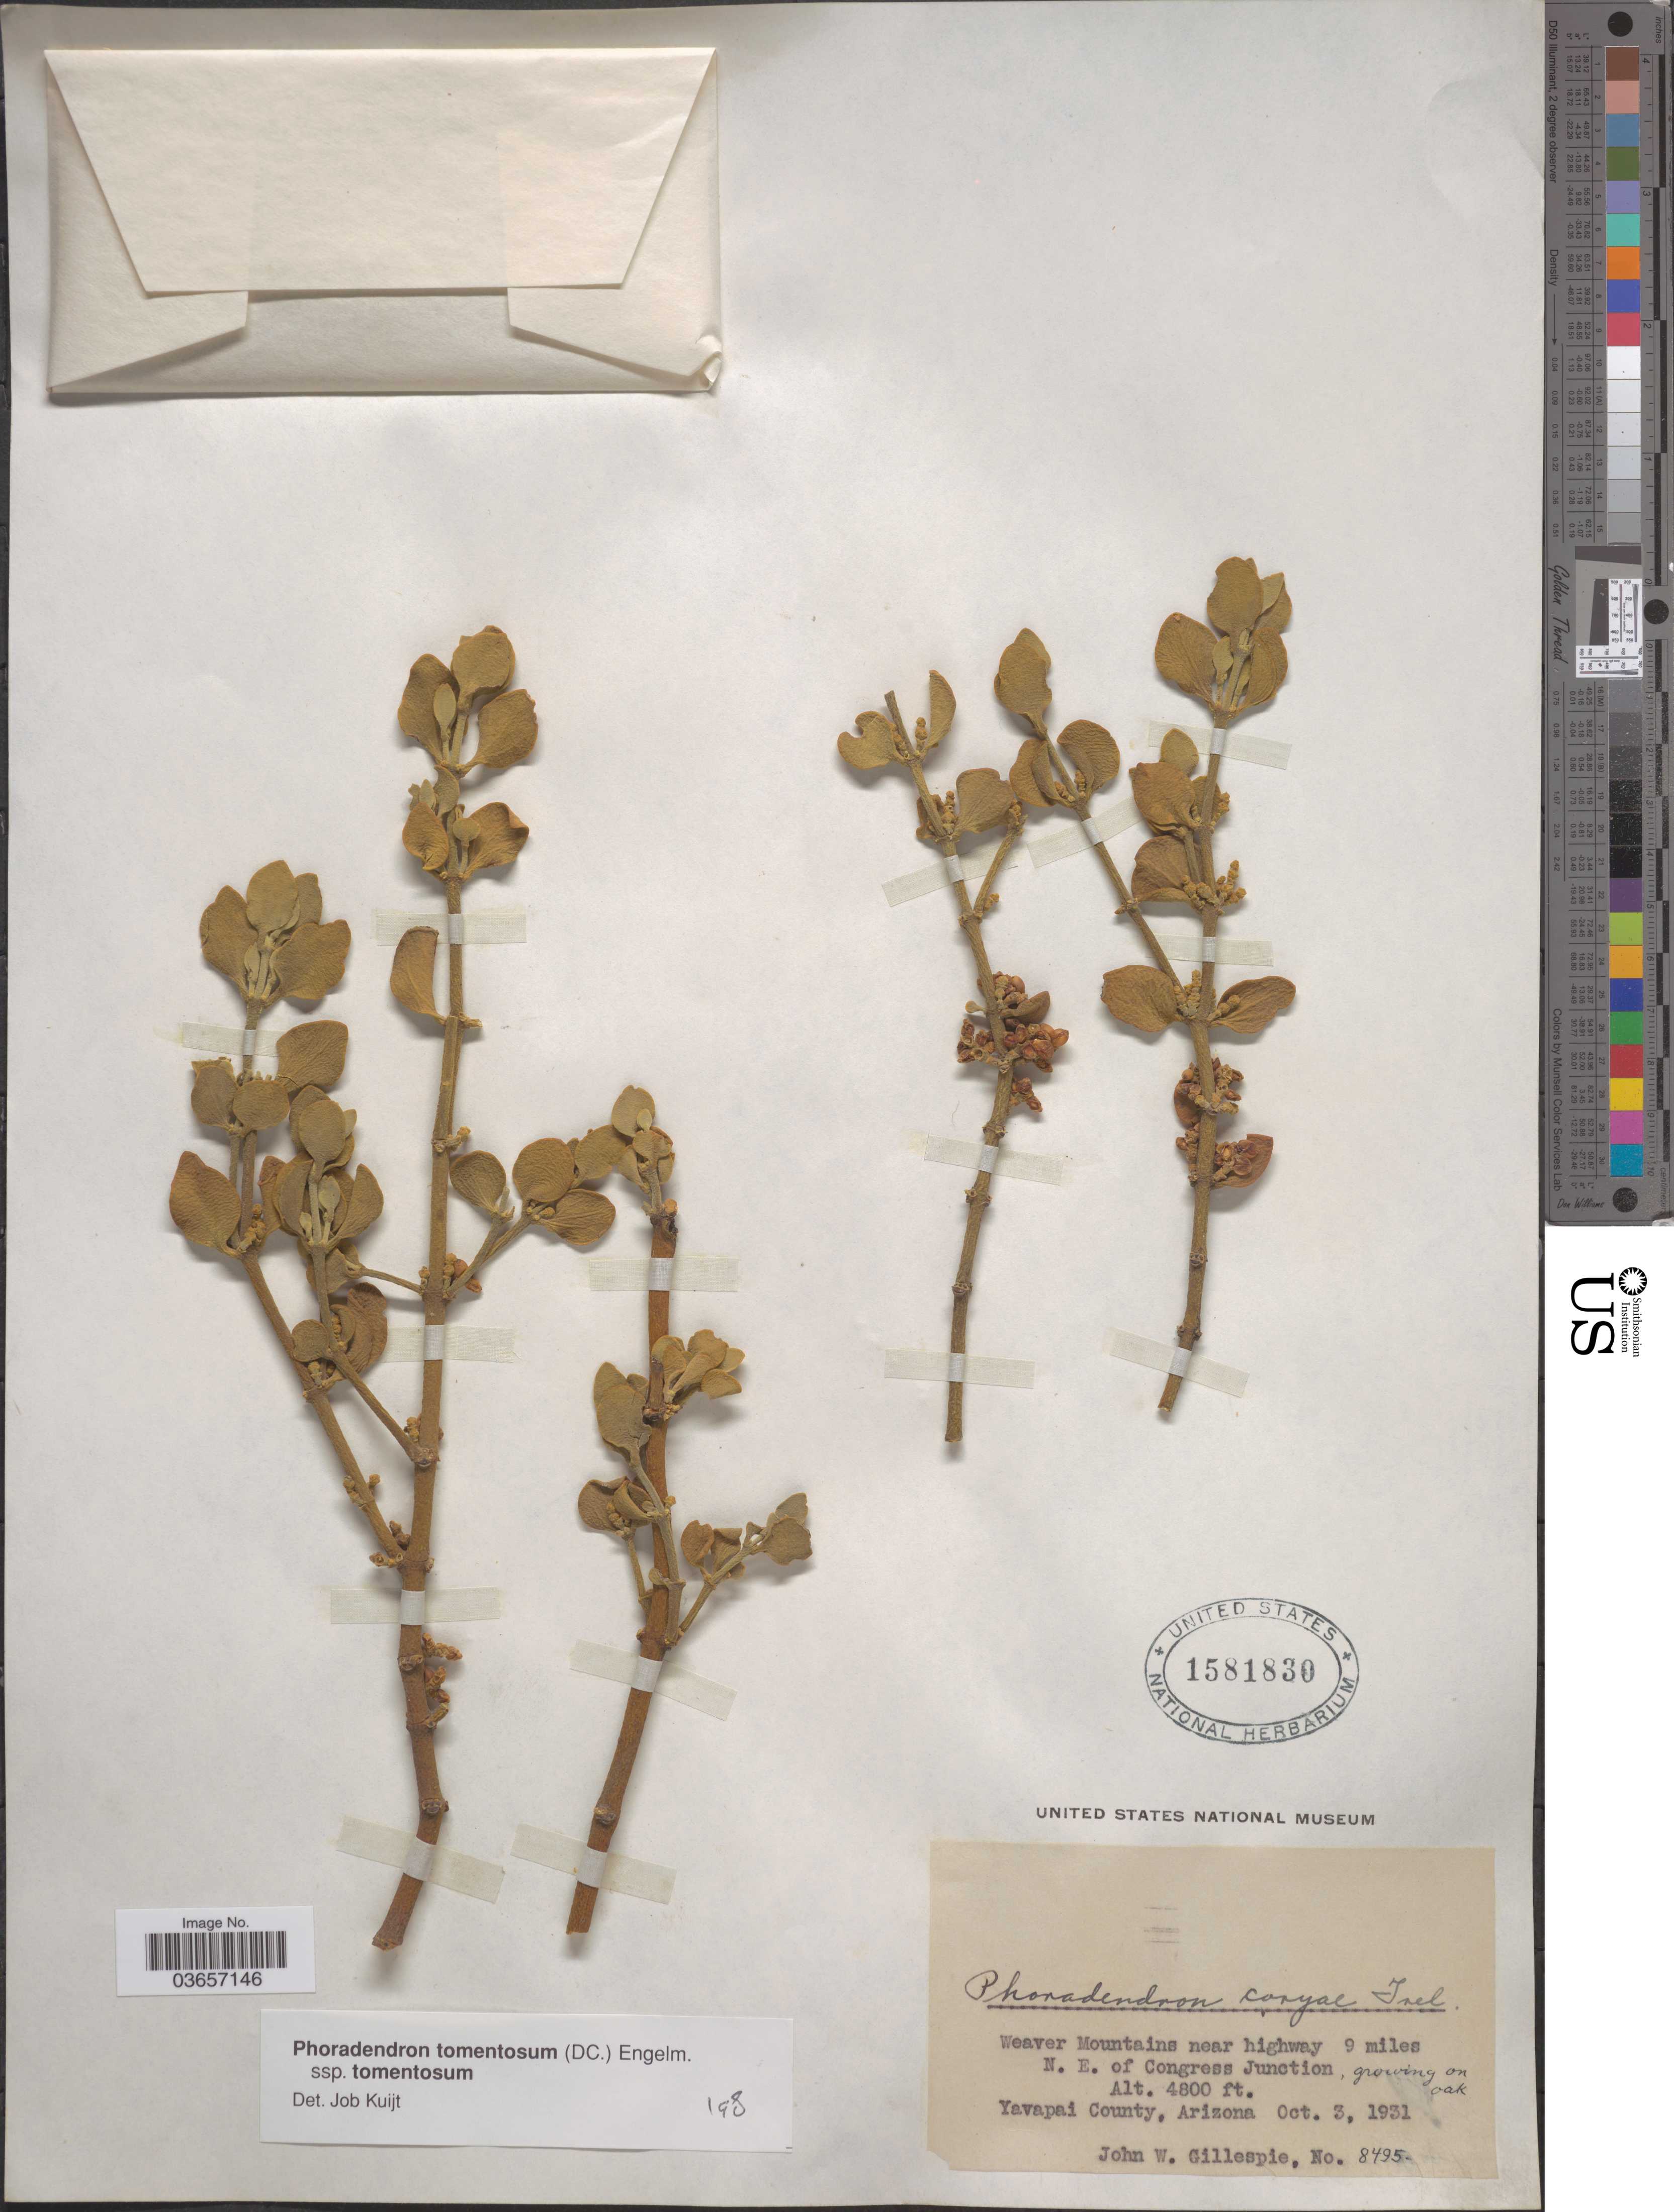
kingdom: Plantae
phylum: Tracheophyta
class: Magnoliopsida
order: Santalales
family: Viscaceae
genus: Phoradendron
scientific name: Phoradendron tomentosum subsp. tomentosum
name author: DC.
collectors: J. W. Gillespie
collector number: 8495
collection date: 1931-10-03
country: United States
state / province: Arizona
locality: Weaver Mountains near highway 9 miles N. E. of Congress Junction. Yavapai County.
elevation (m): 1463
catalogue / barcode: US 1581830